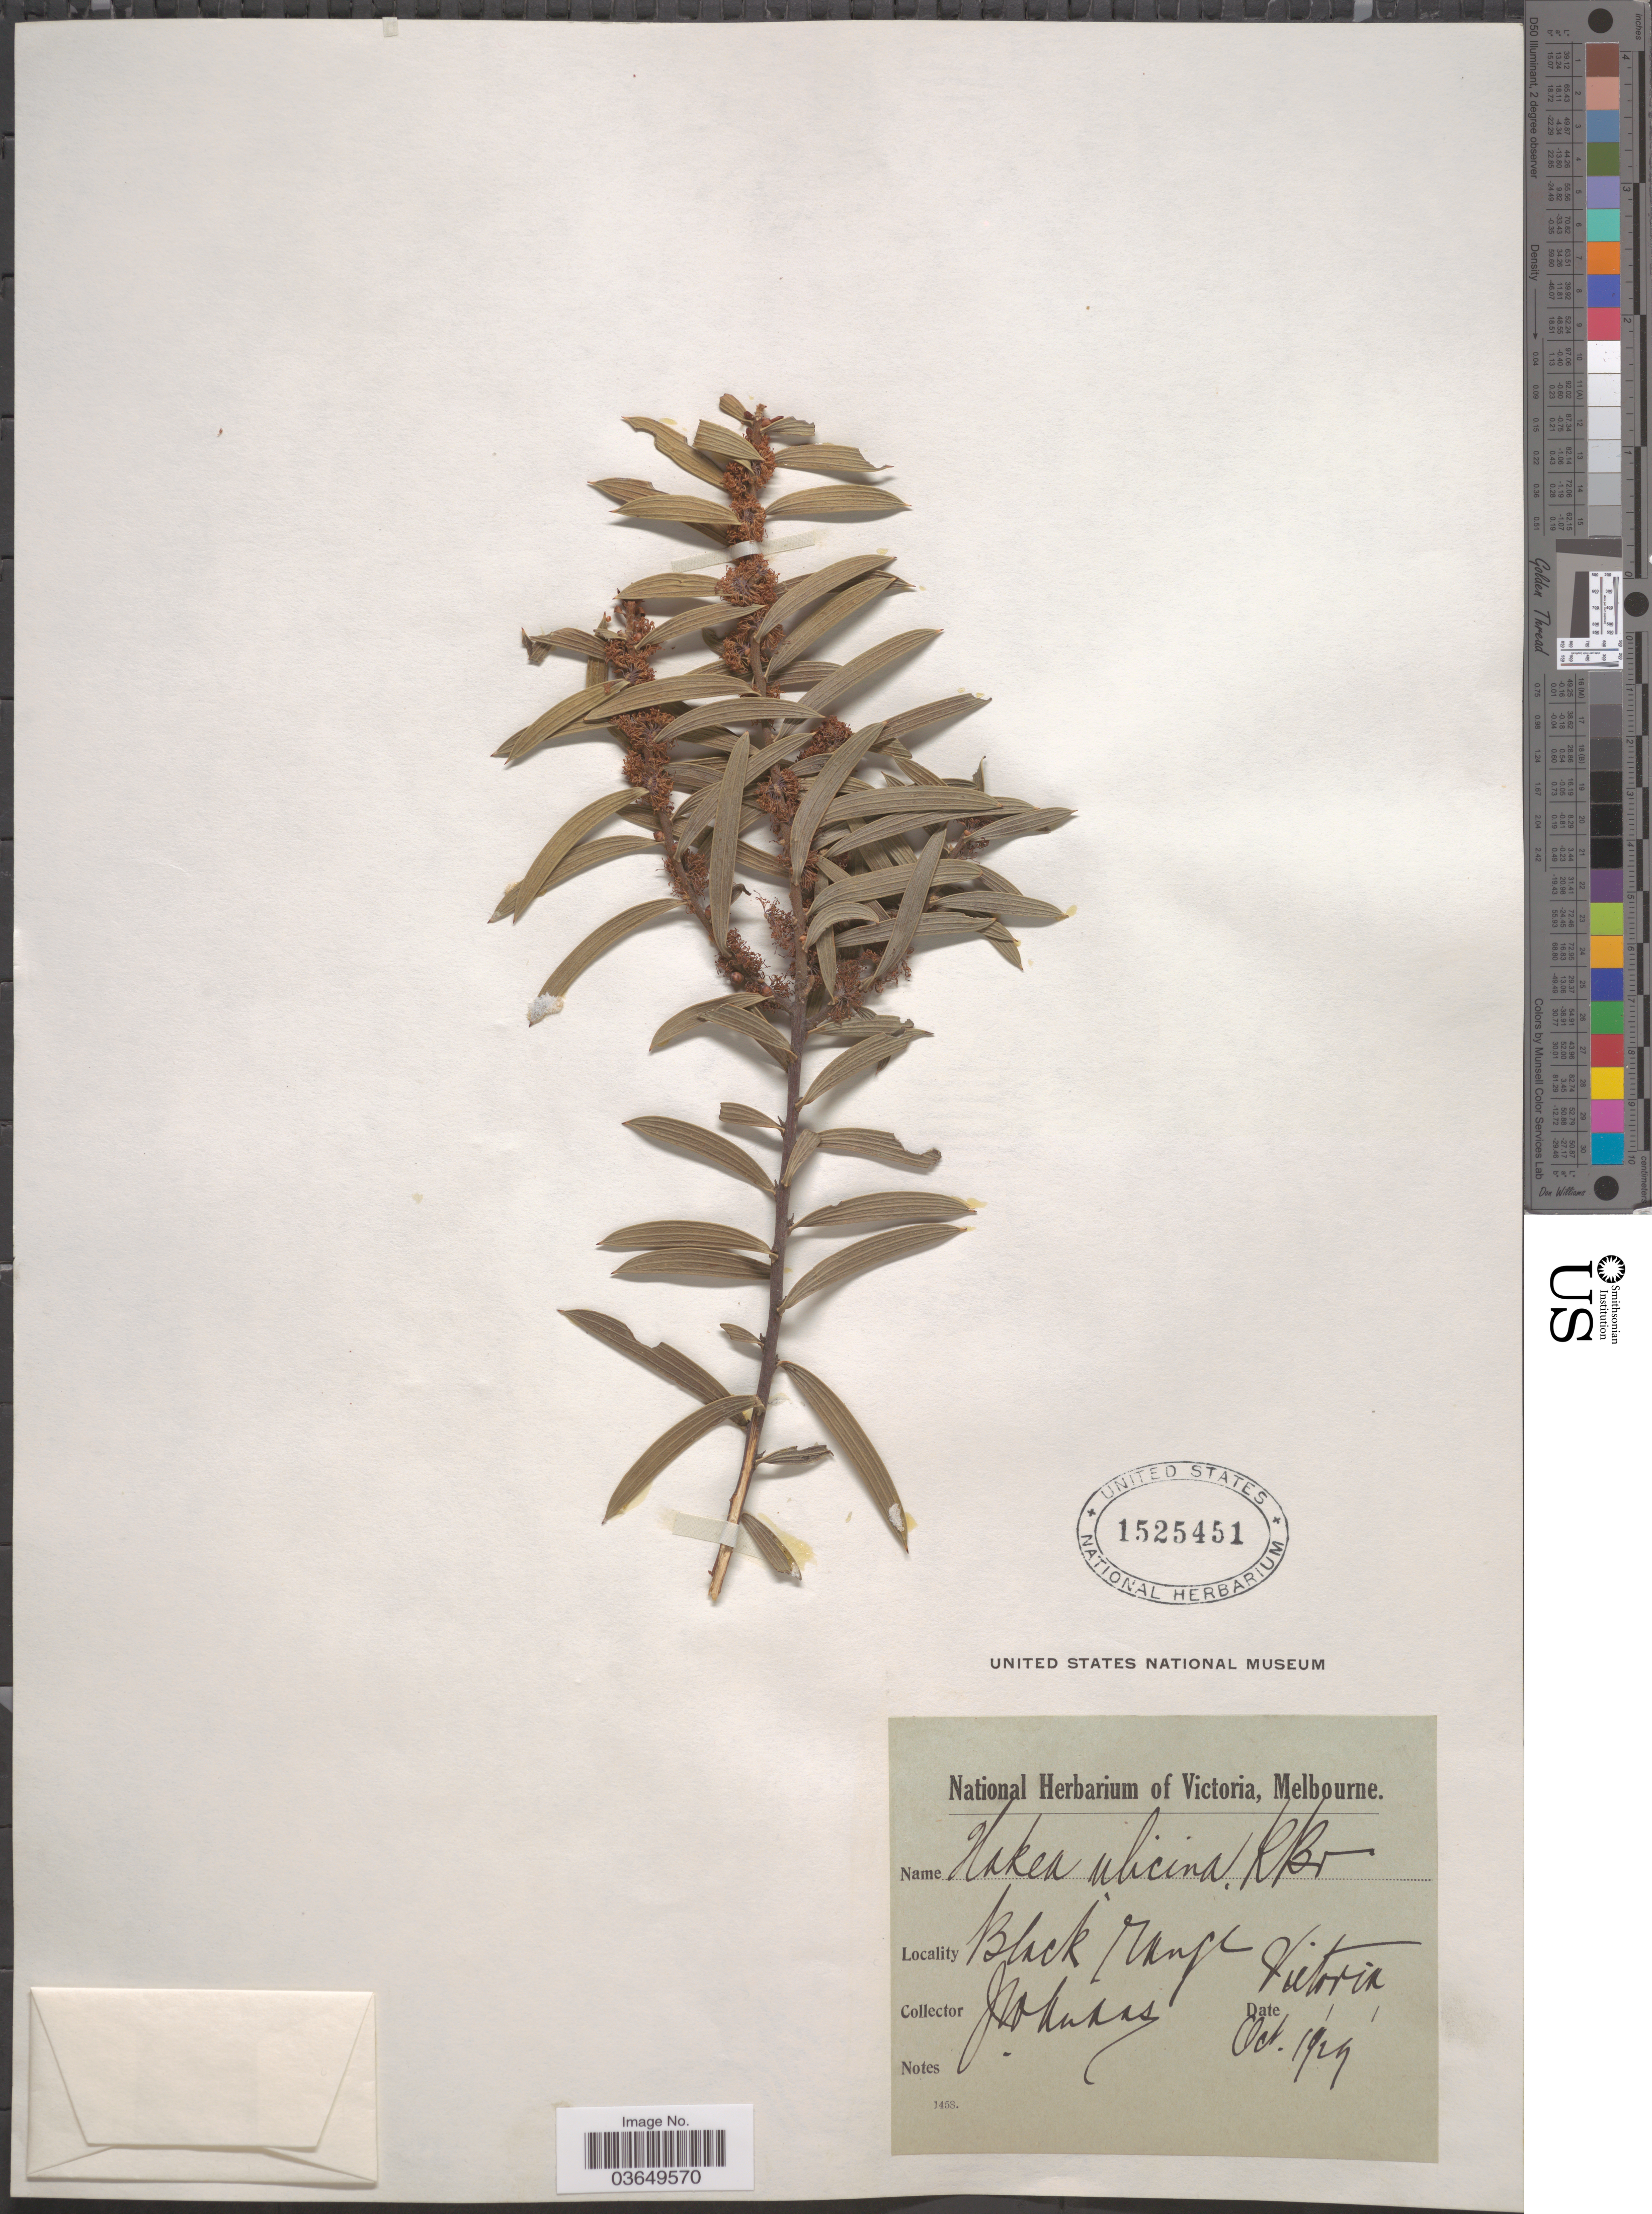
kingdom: Plantae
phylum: Tracheophyta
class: Magnoliopsida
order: Proteales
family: Proteaceae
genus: Hakea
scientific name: Hakea ulicina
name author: R. Br.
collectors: J. Audas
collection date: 1929-10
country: Australia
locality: Black range. Victoria.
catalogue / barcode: US 1525451